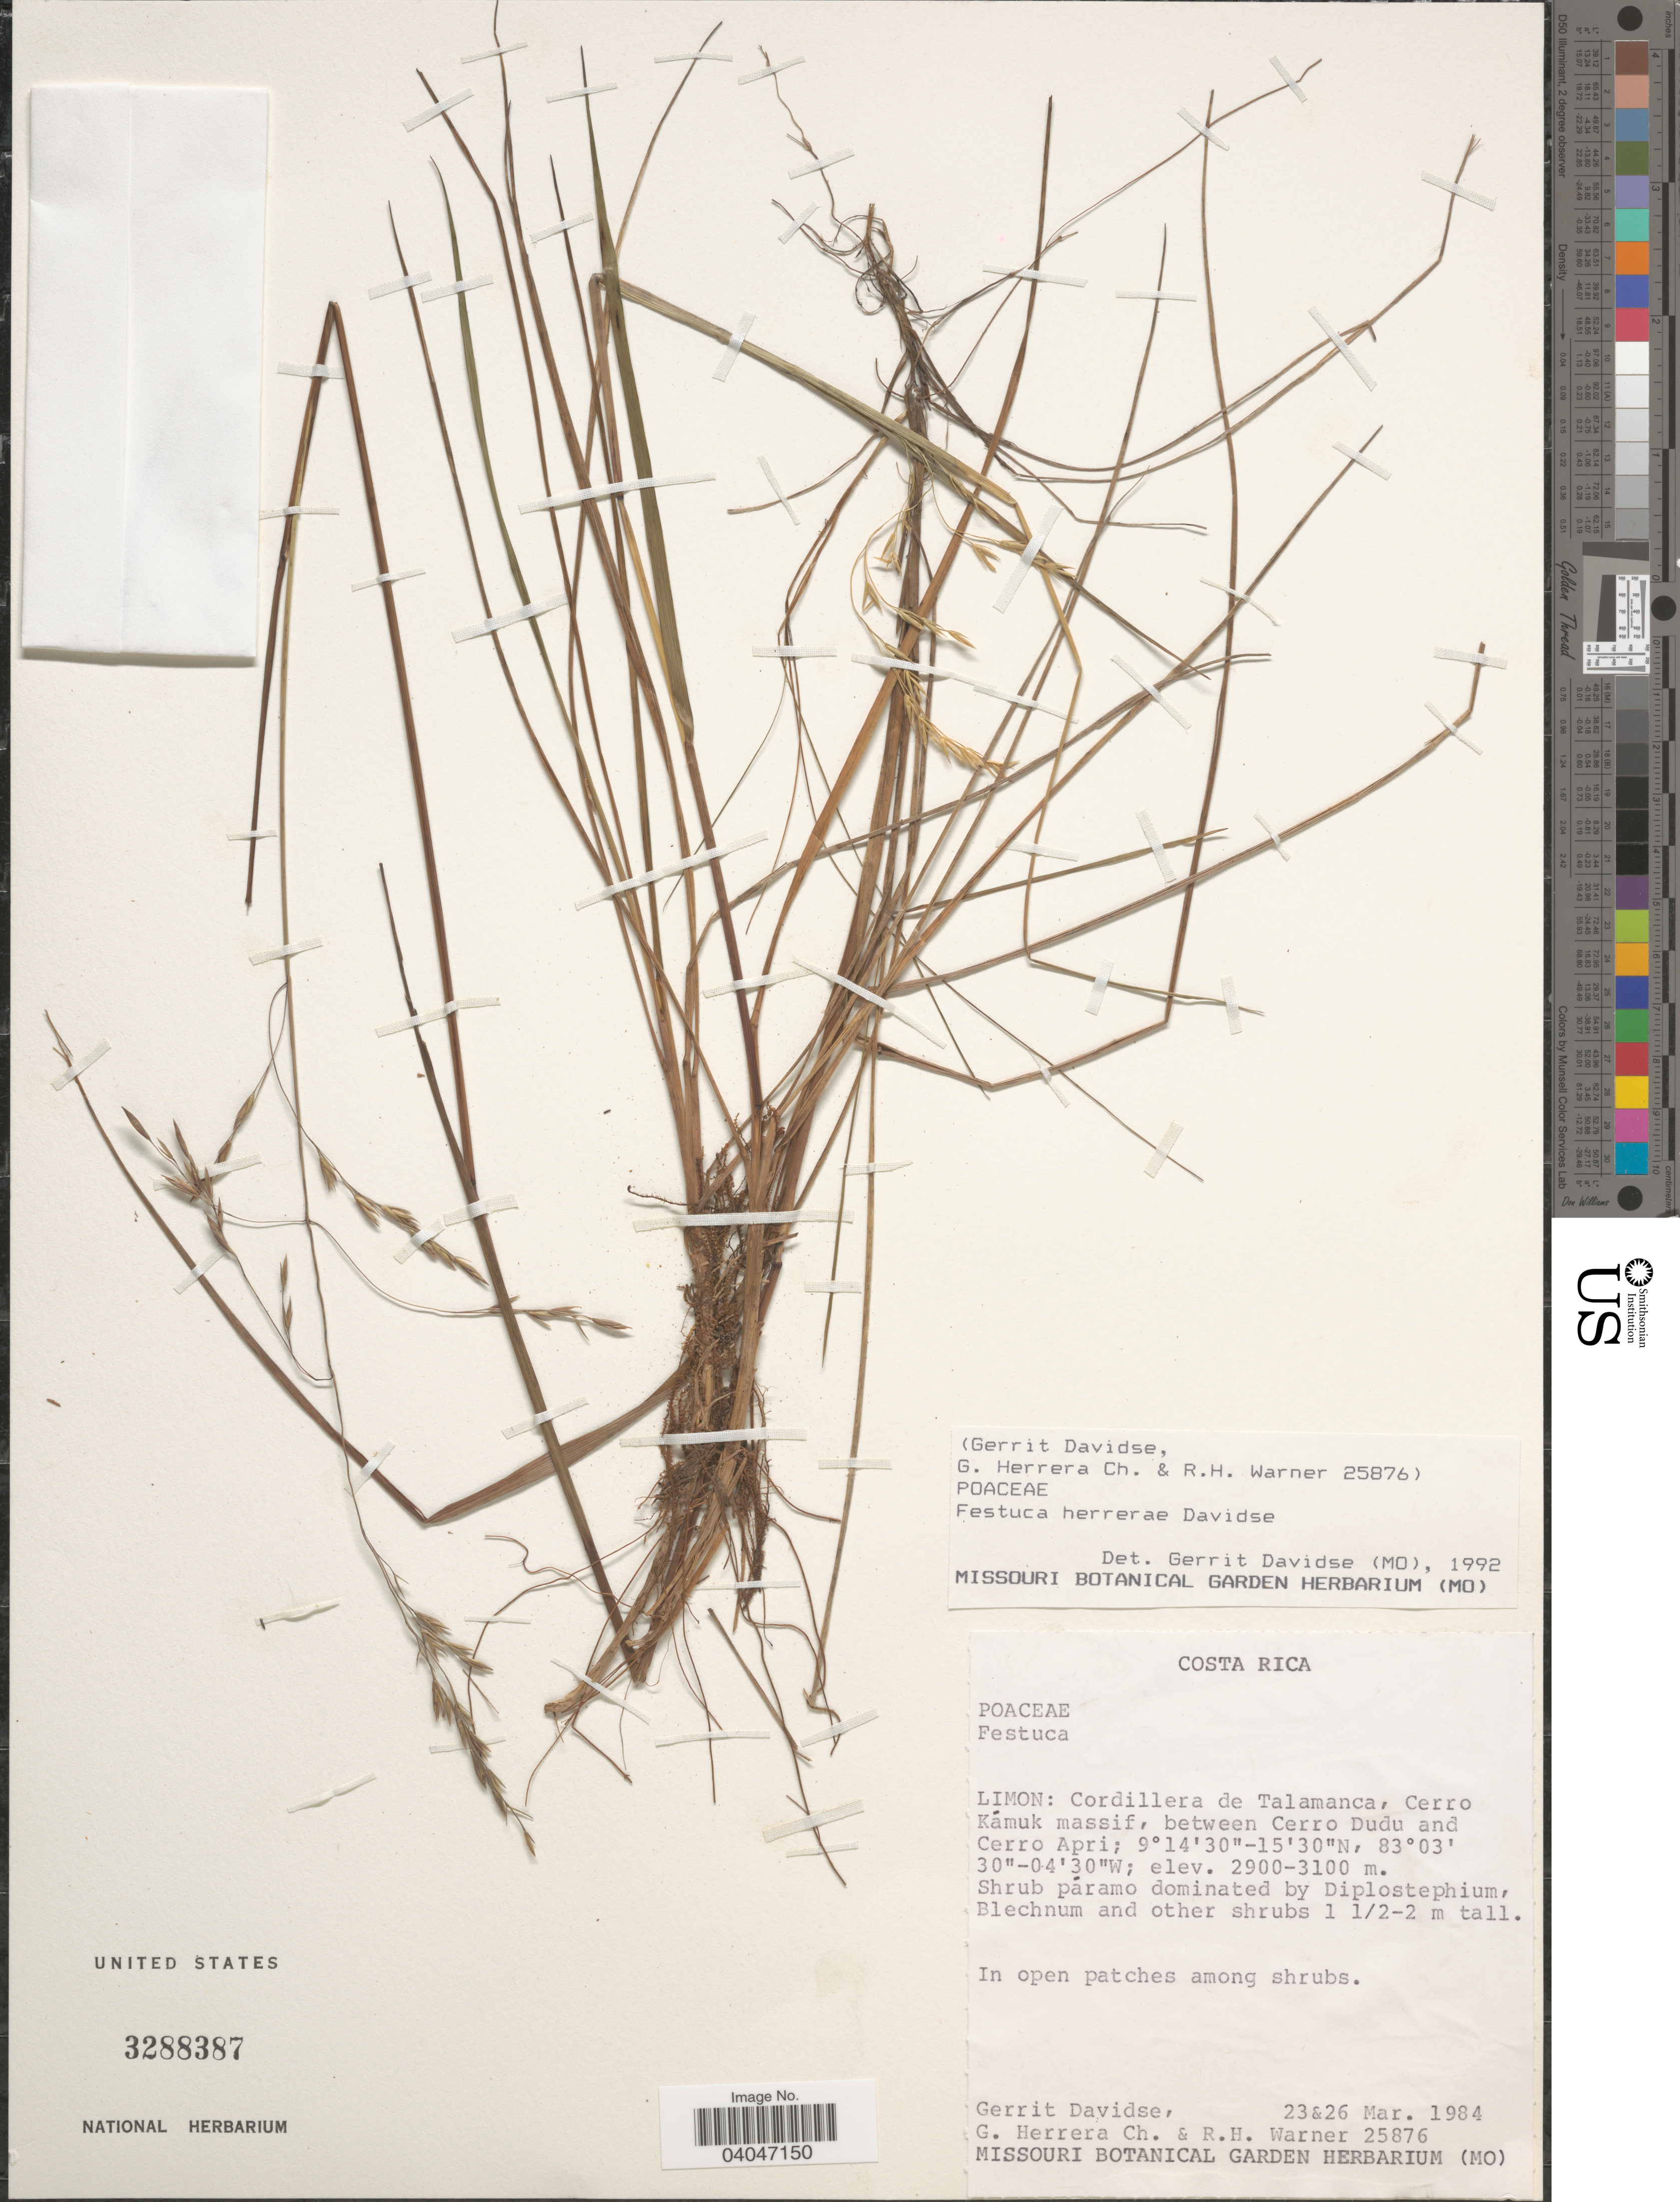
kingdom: Plantae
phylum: Tracheophyta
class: Liliopsida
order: Poales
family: Poaceae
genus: Festuca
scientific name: Festuca herrerae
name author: Davidse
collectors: G. Davidse, G. Herrera Ch. & R. H. Warner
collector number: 25876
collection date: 1984-03-23/1984-03-26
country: Costa Rica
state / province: Limón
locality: Cordillera de Talamanca, Cerro Kámuk massif, between Cerro Dudu and Cerro Apri.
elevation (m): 2900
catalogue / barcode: US 3288387